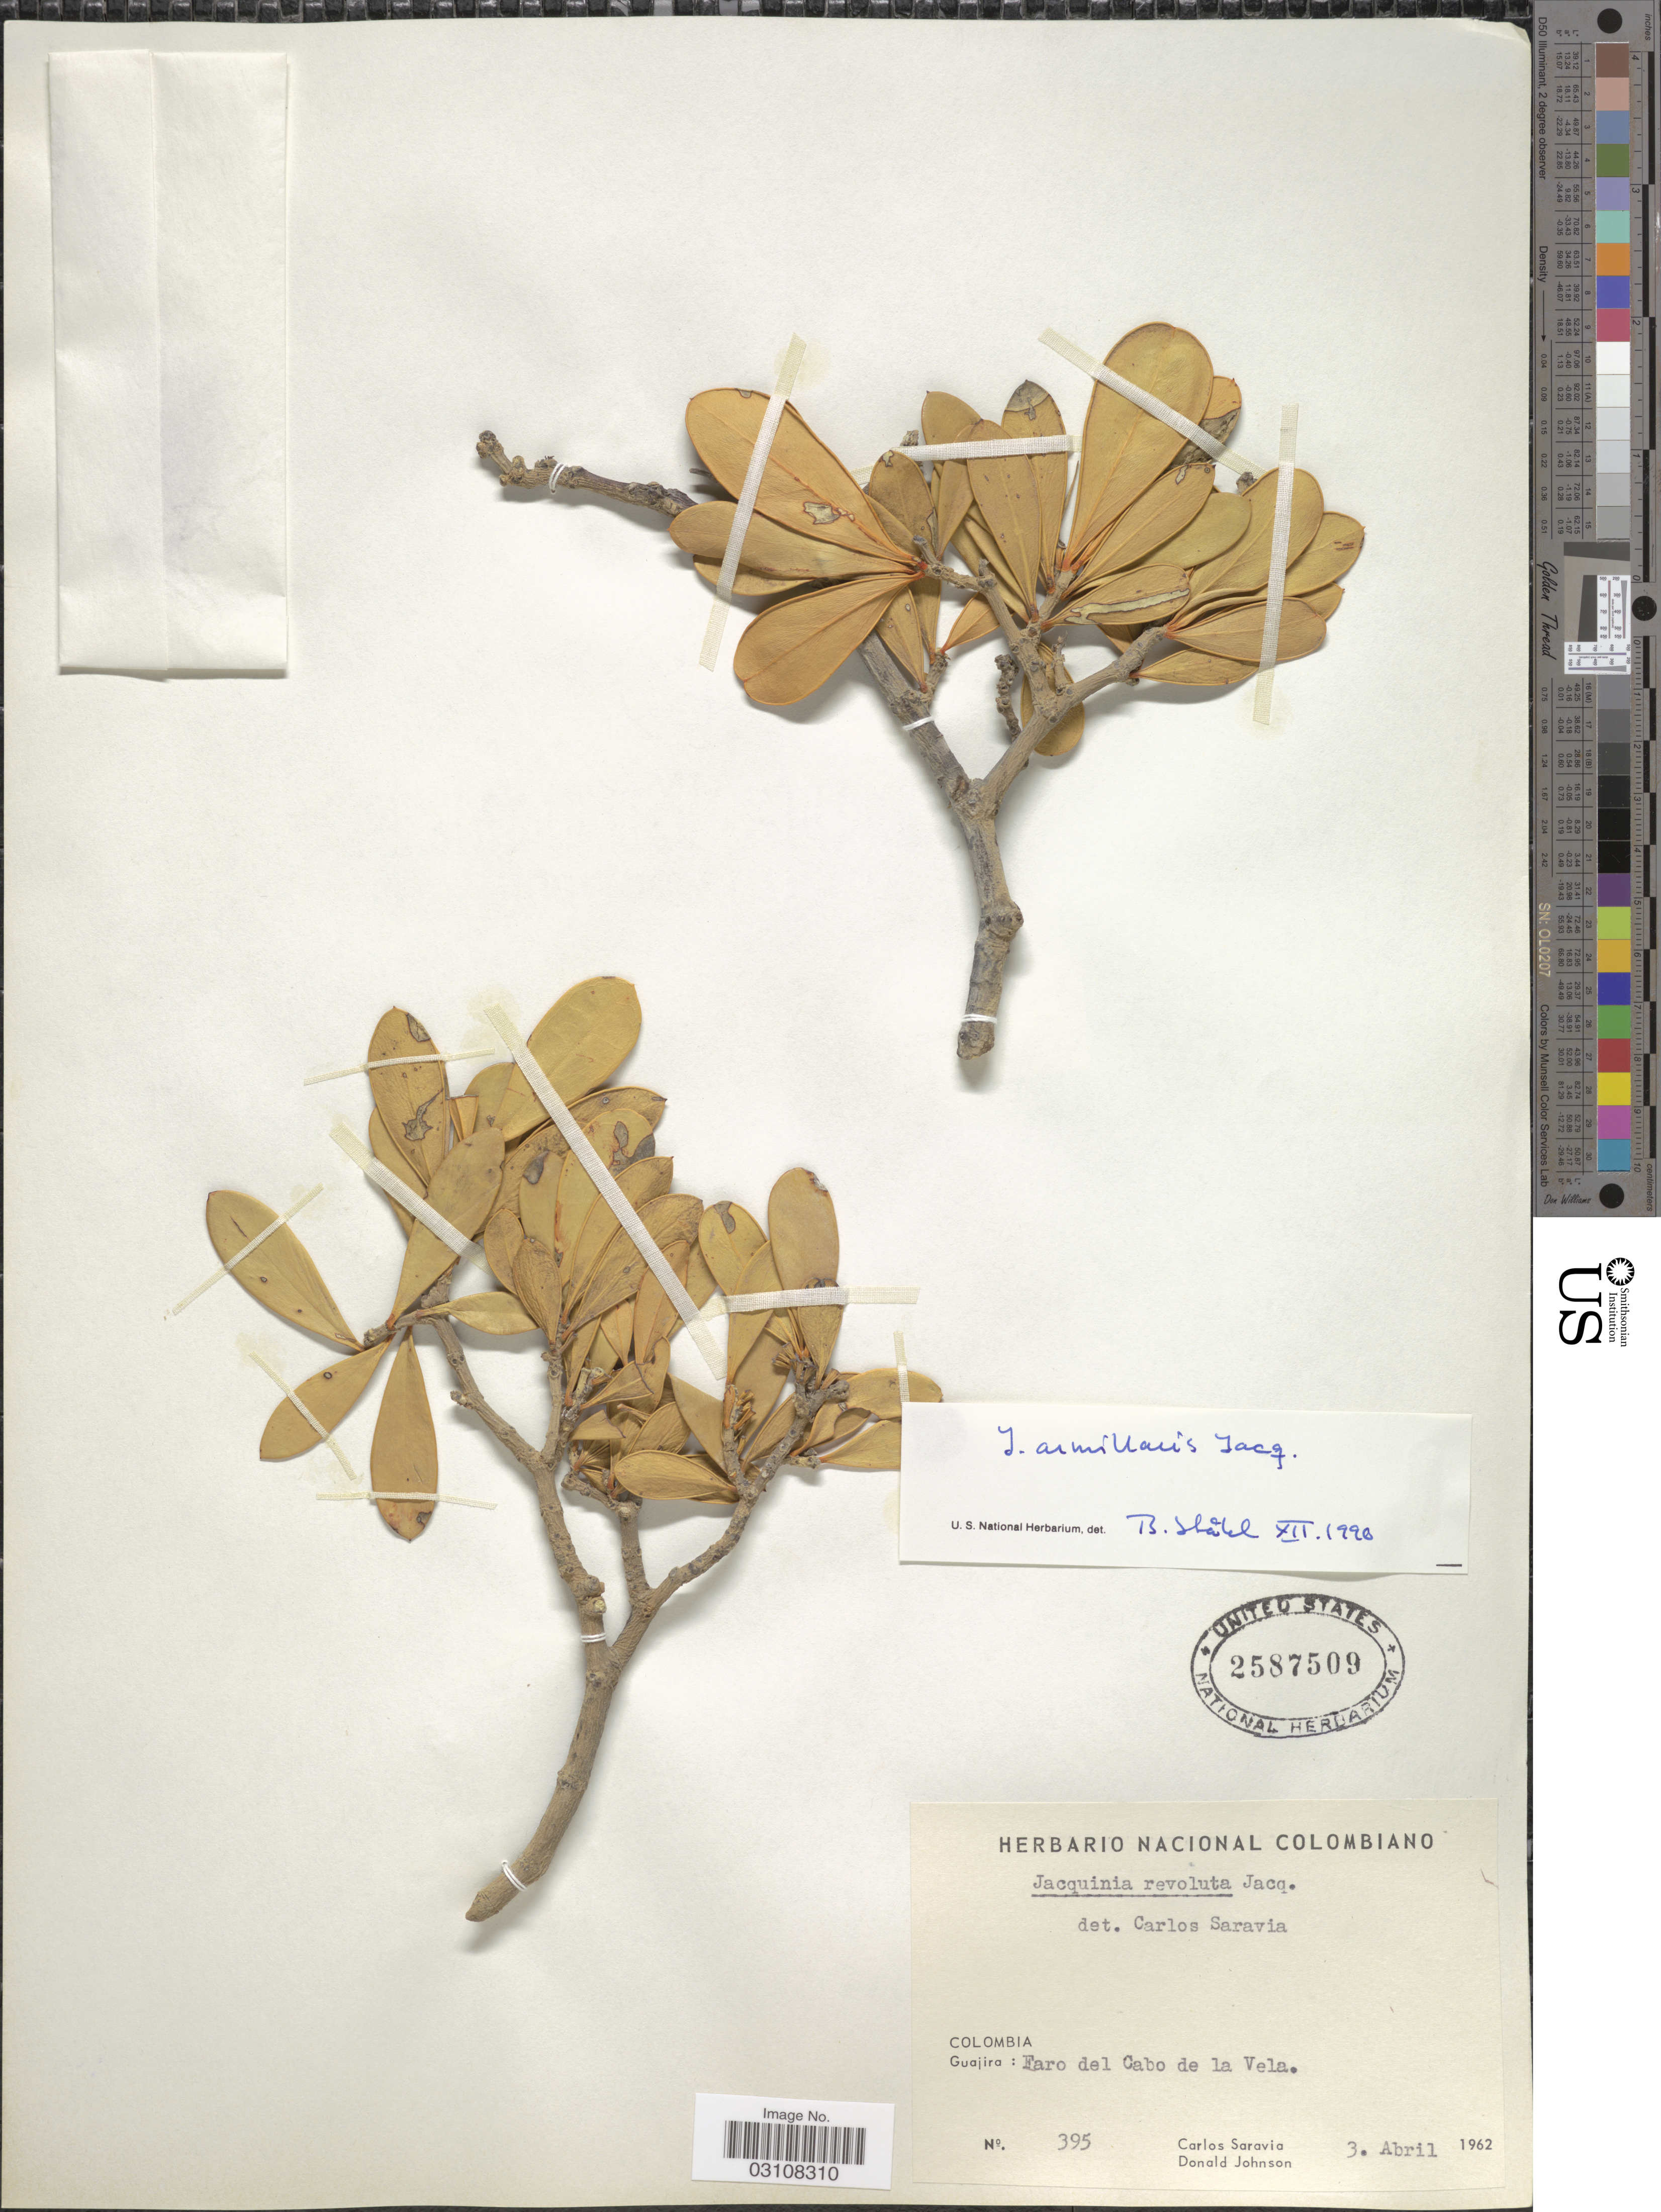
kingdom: Plantae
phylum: Tracheophyta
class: Magnoliopsida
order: Ericales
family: Primulaceae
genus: Jacquinia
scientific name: Jacquinia armillaris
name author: Jacq.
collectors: C. Saravia & D. Johnson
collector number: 395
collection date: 1962-04-03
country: Colombia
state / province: La Guajira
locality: Guajira: Faro del Cabo de la Vela.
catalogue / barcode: US 2587509